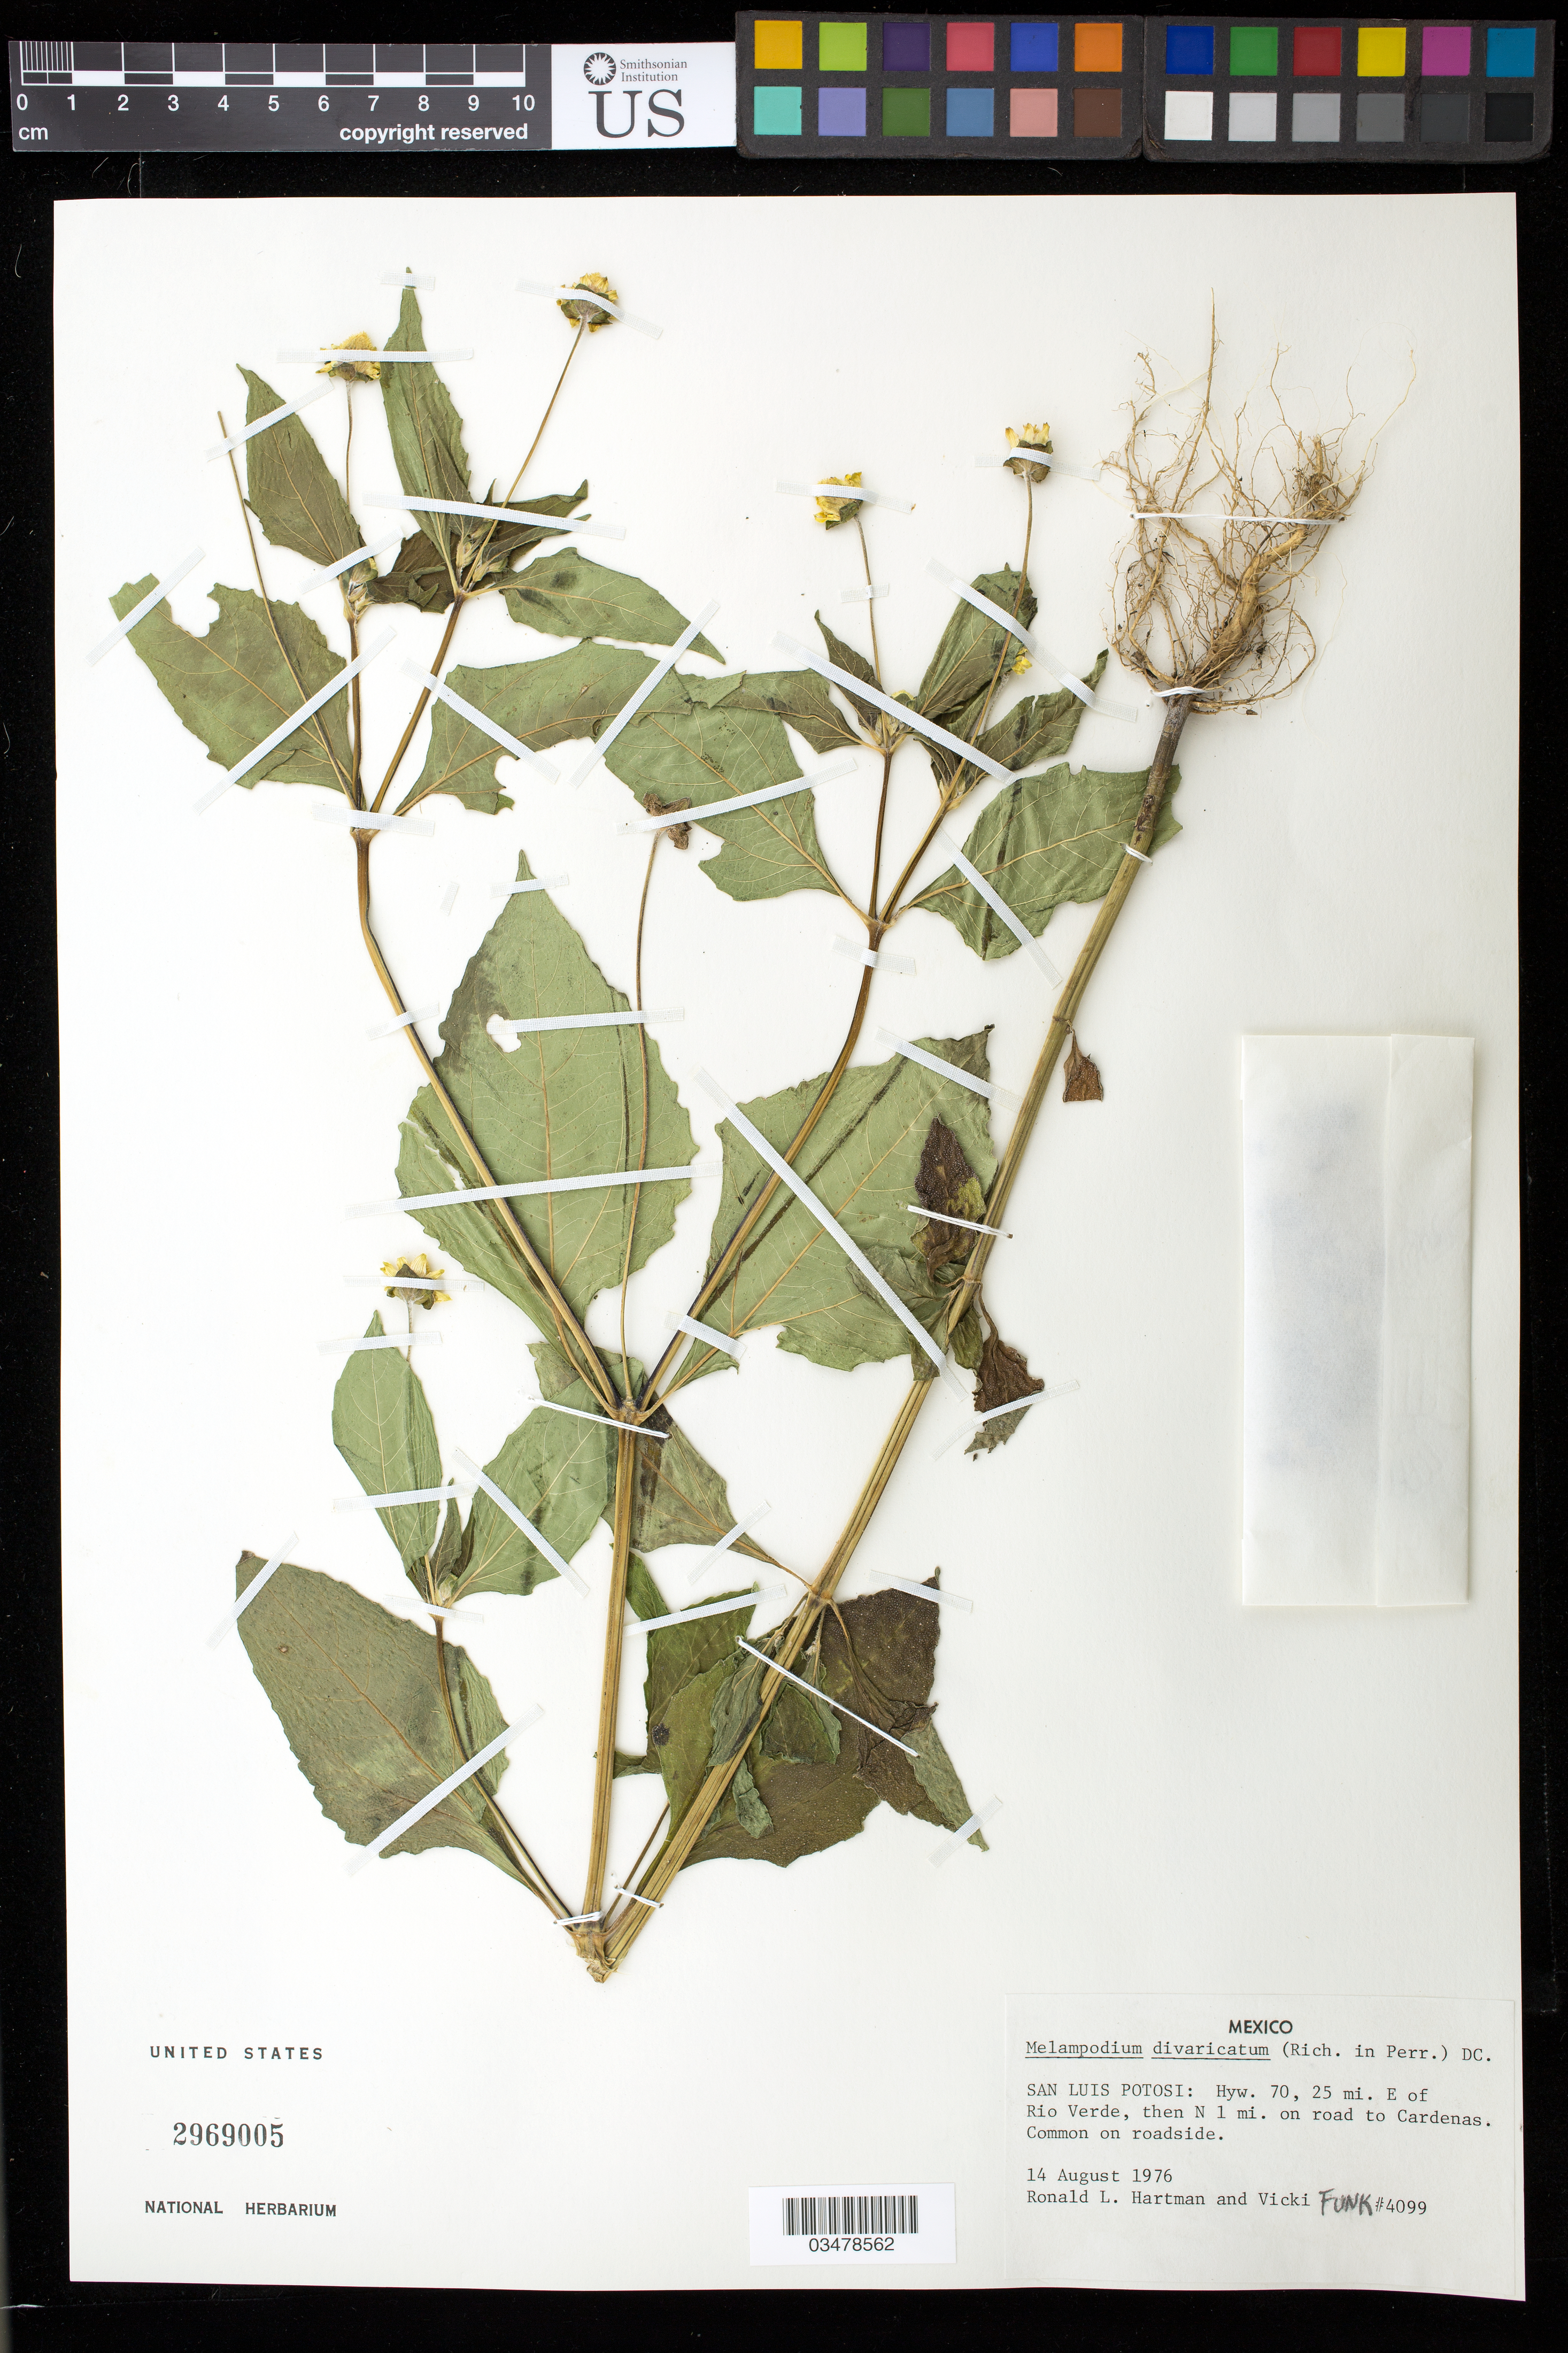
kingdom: Plantae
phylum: Tracheophyta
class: Magnoliopsida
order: Asterales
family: Asteraceae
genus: Melampodium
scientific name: Melampodium divaricatum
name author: (Rich.) DC.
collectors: R. L. Hartman & V. Funk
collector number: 4099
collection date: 1976-08-14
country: Mexico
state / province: San Luis Potosí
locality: Hyw 70, ca. 25 mi E of Rio Verde, than N 1 mi on road to Cardenas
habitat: On roadside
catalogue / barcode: US 2969005